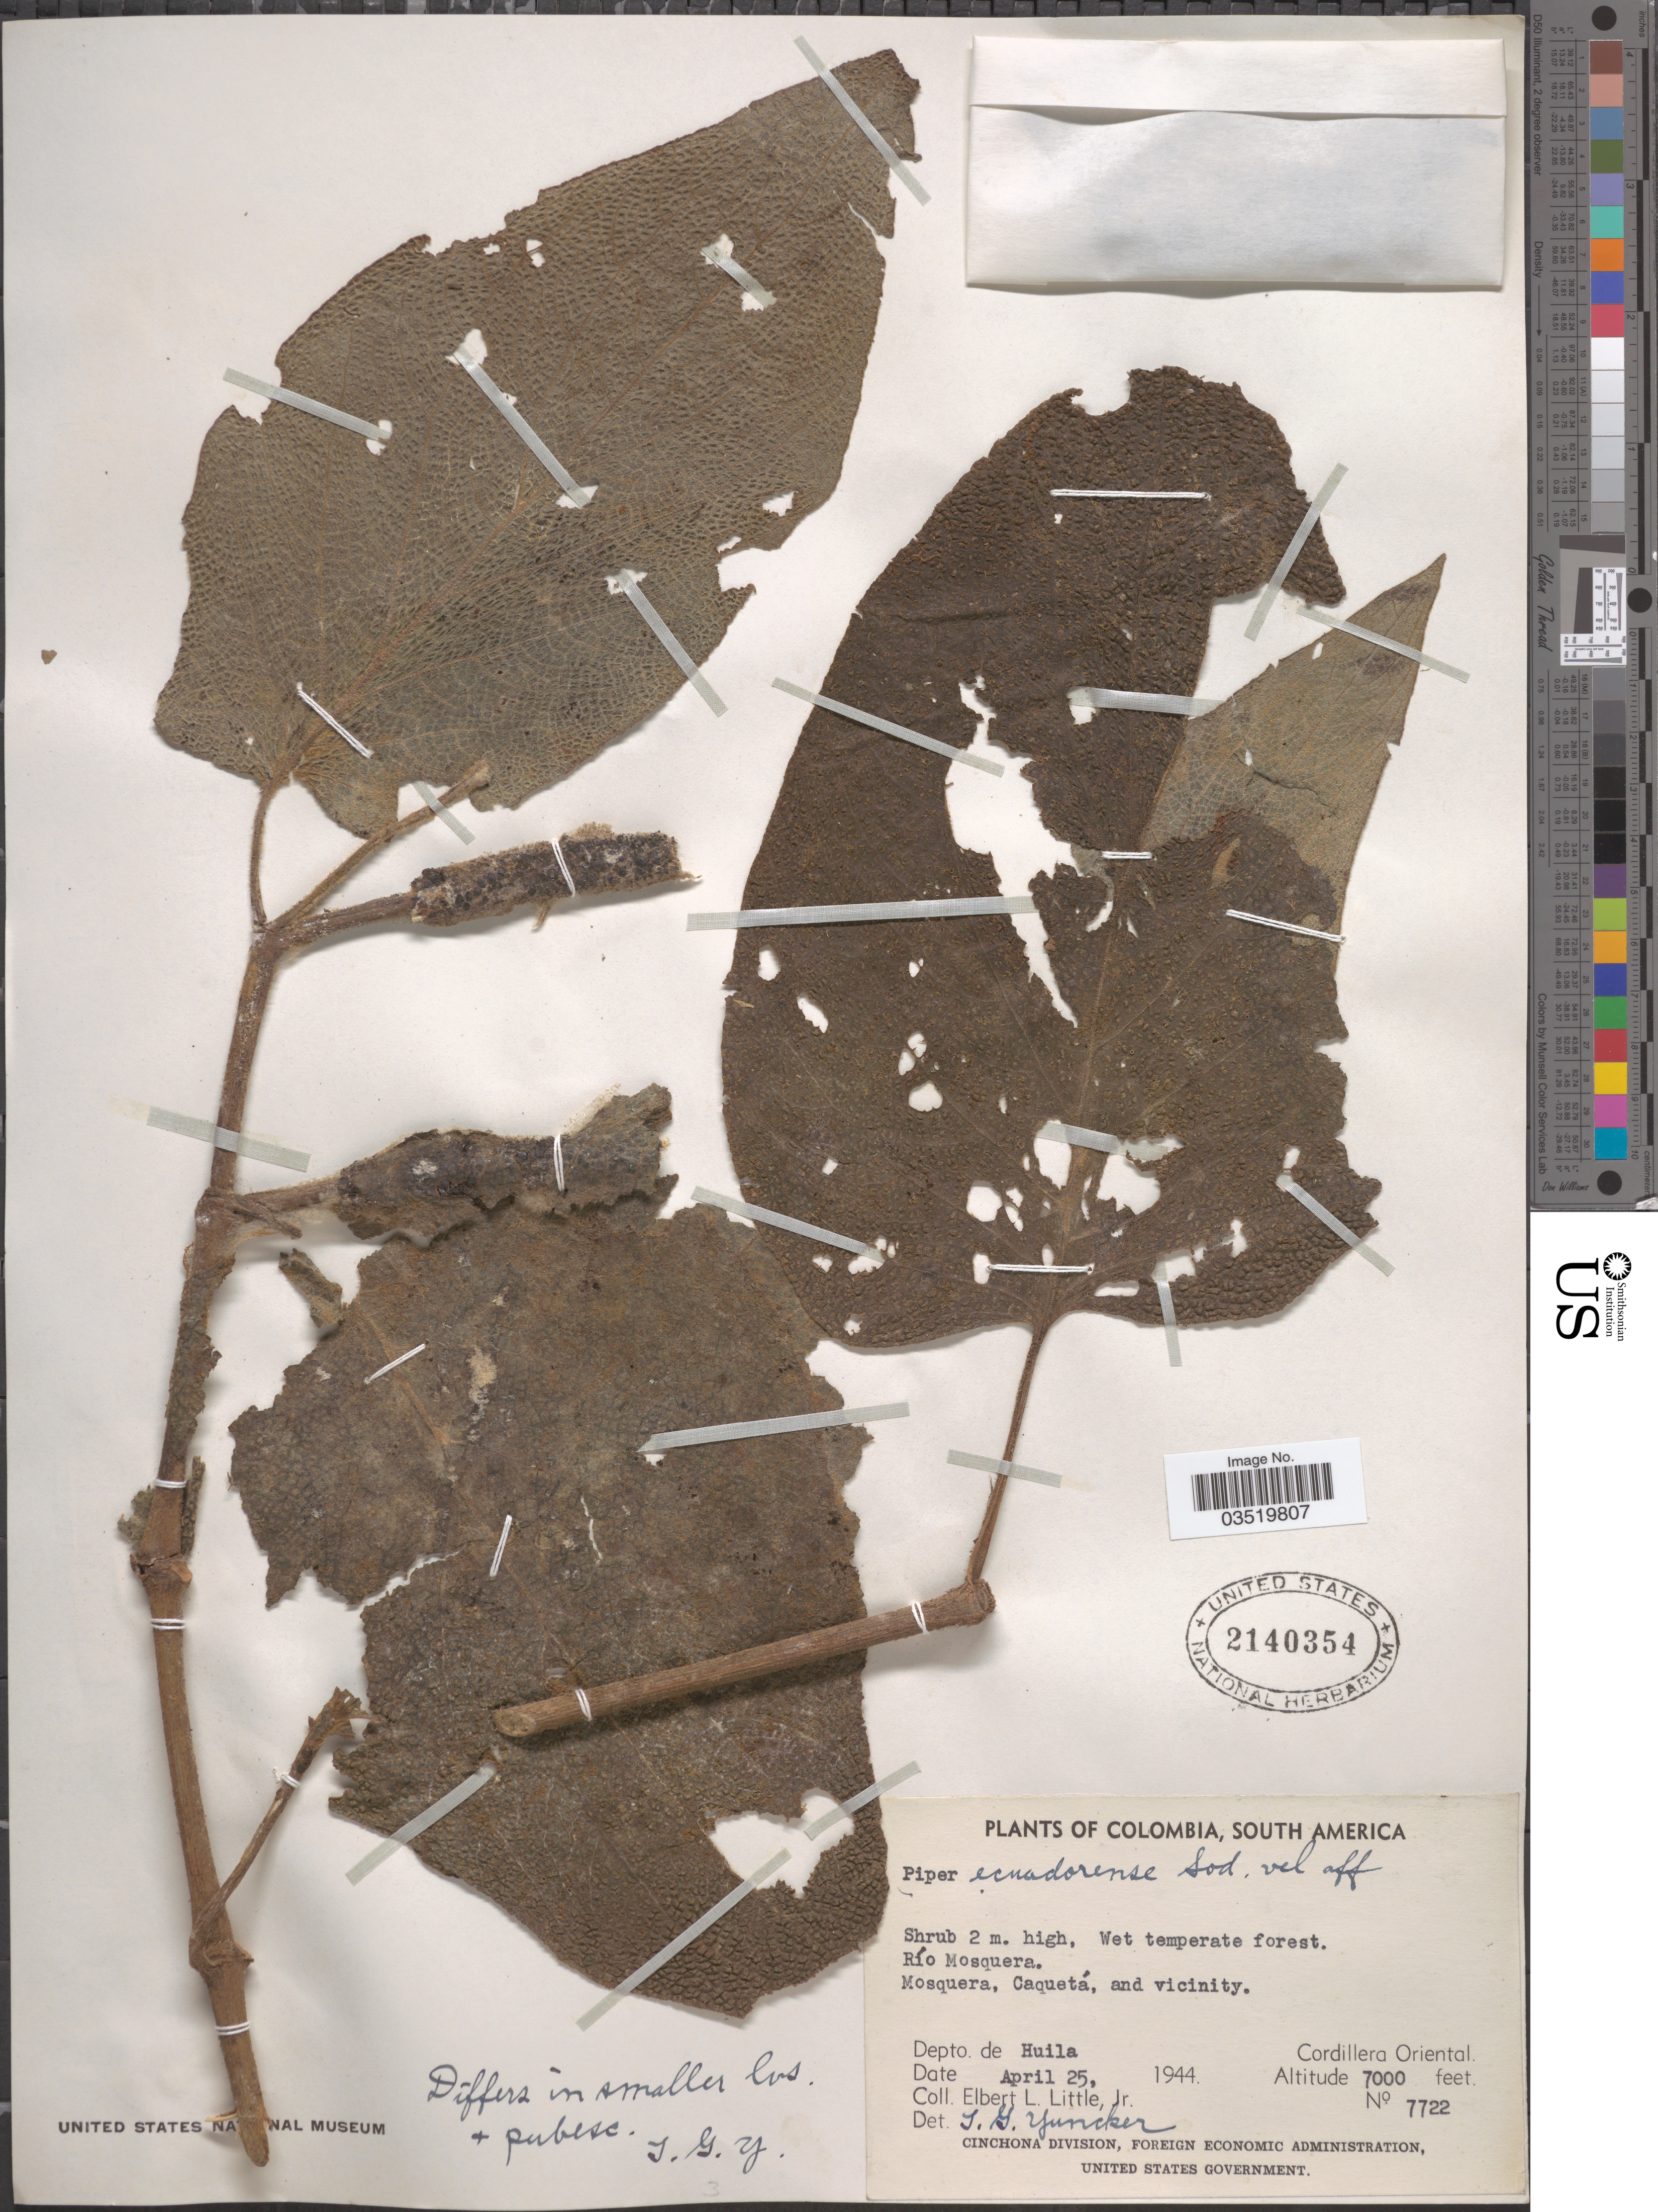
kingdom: Plantae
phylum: Tracheophyta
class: Magnoliopsida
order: Piperales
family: Piperaceae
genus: Piper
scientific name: Piper ecuadorense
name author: Sodiro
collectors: E. L. Little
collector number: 7722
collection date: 1944-04-25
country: Colombia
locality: Río Mosquera. Mosquera, Caquetá, and vicinity. Depto. de Huila. Cordillera Oriental.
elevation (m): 2134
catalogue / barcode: US 2140354